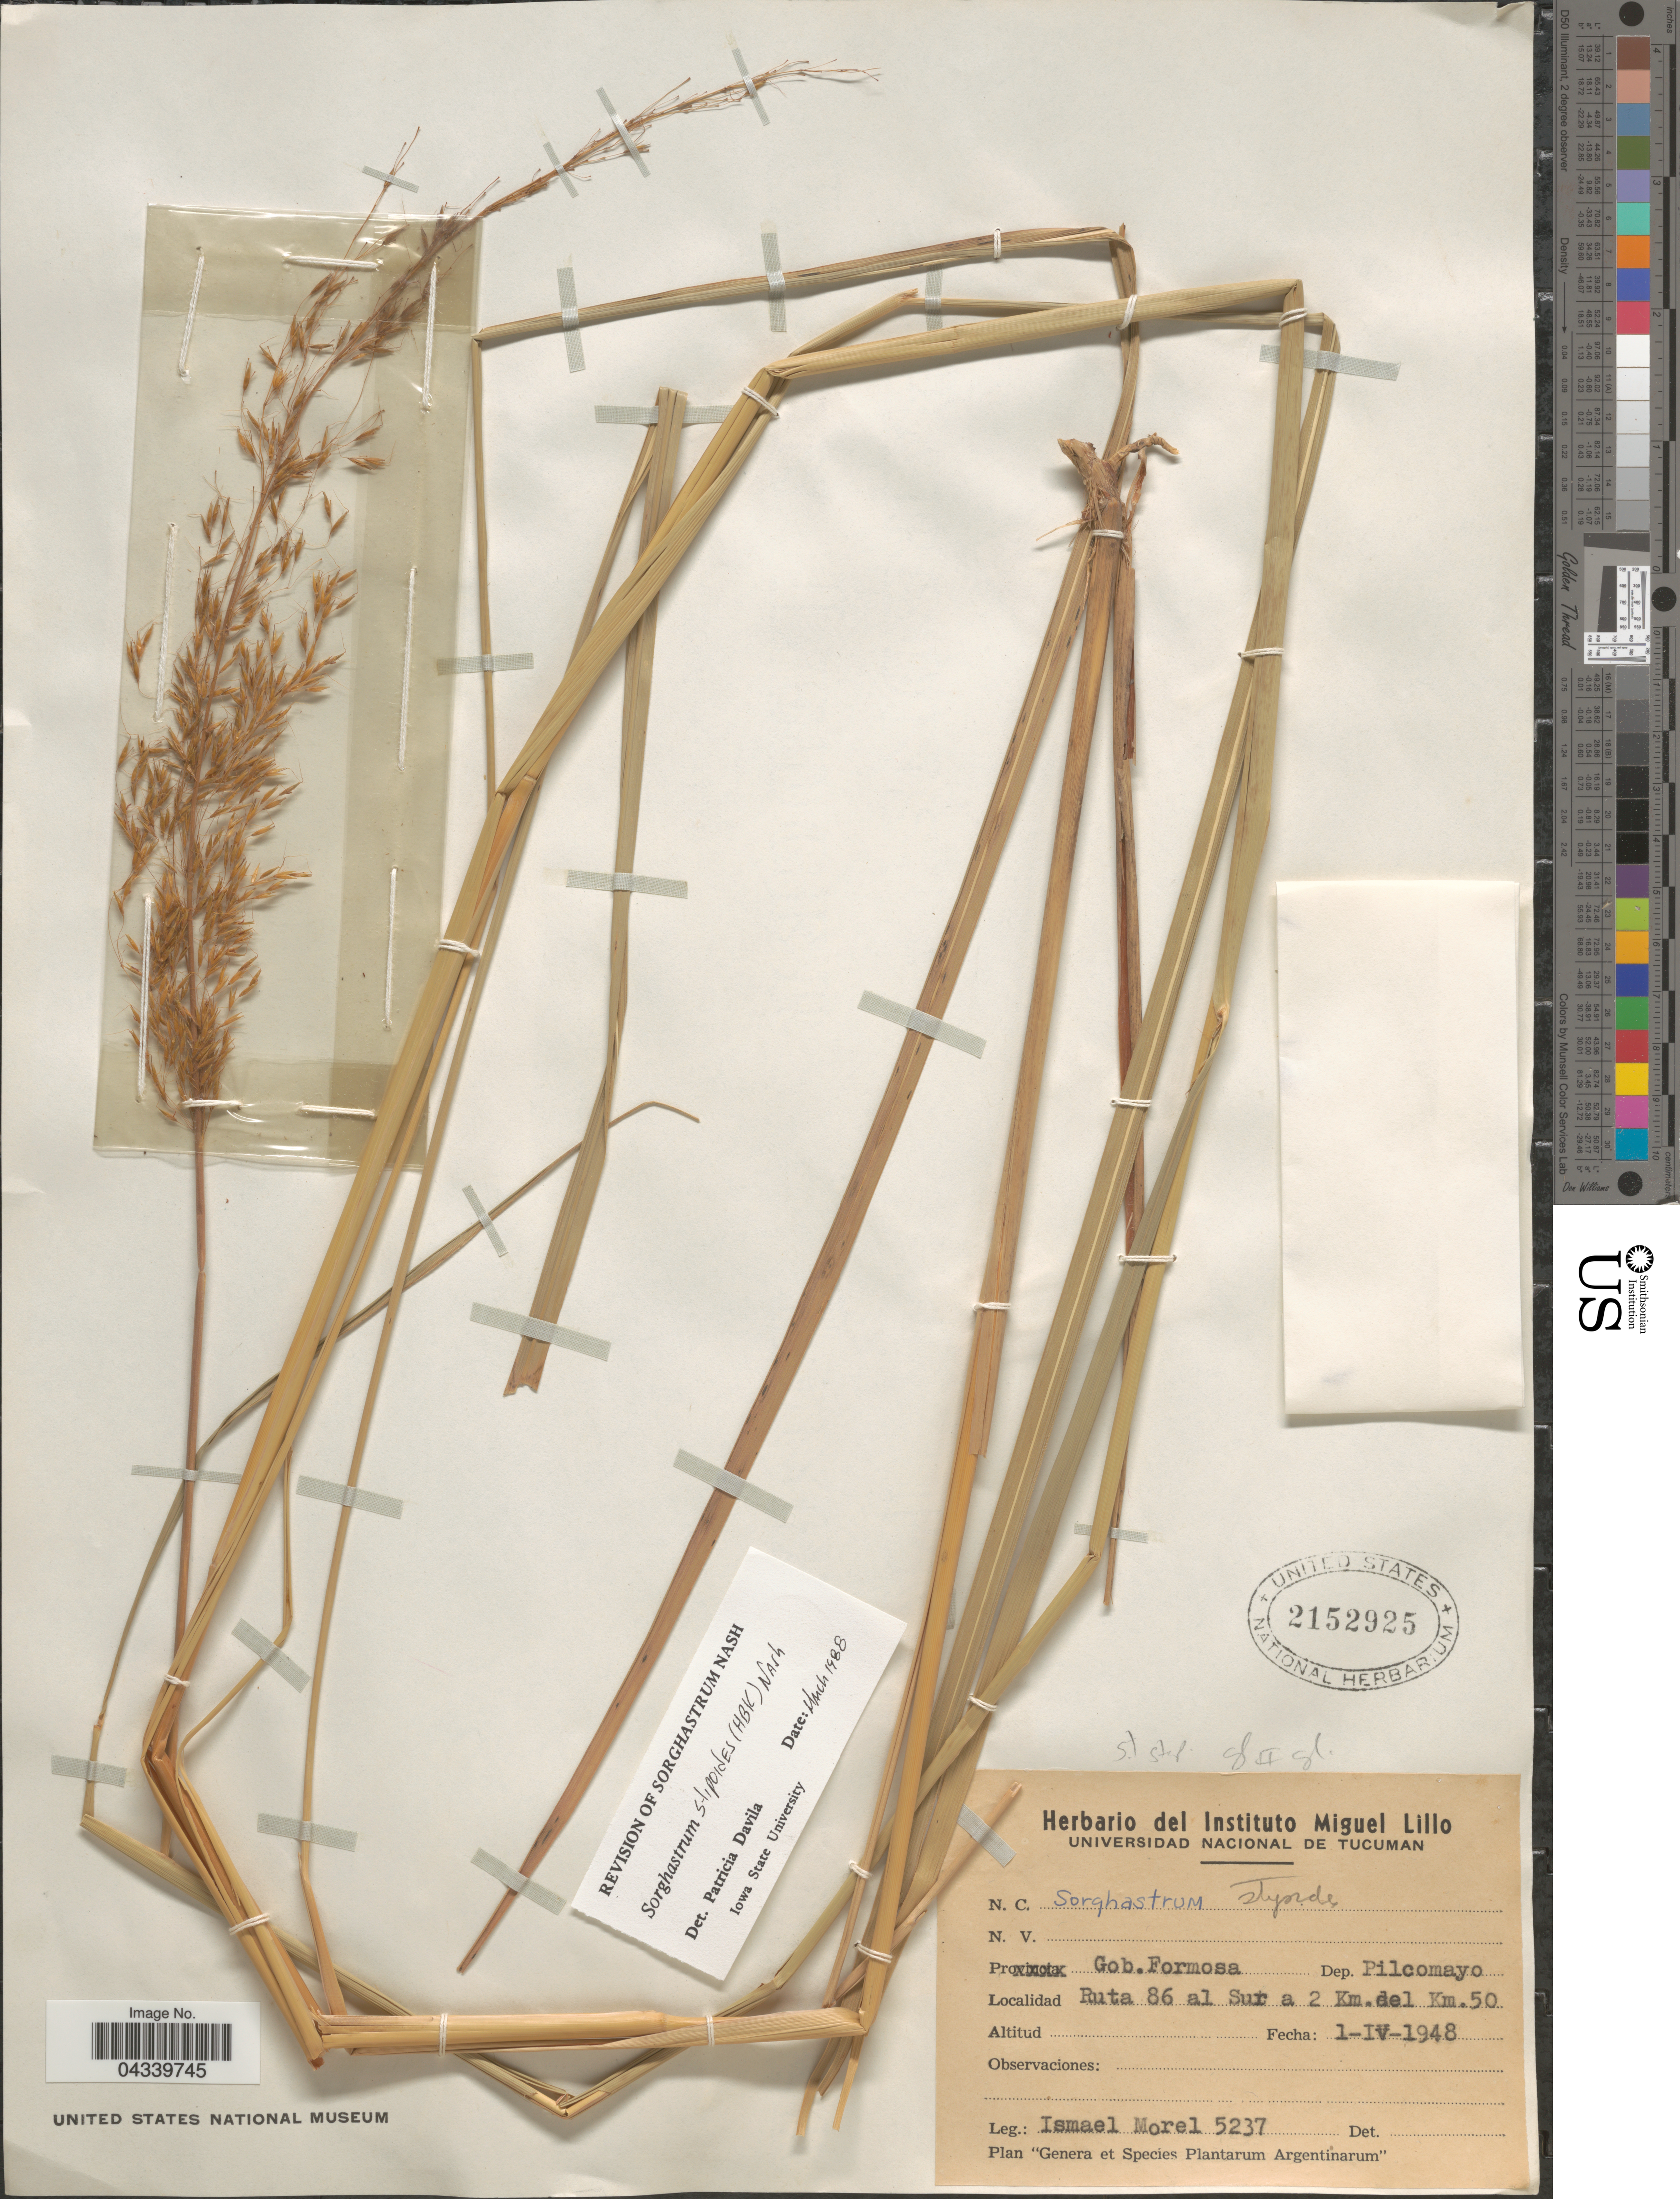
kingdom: Plantae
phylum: Tracheophyta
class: Liliopsida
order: Poales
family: Poaceae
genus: Sorghastrum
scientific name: Sorghastrum stipoides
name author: (Kunth) Nash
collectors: I. Morel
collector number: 5237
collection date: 1948-04-01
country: Argentina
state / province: Formosa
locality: Gob. Formosa. Dep. Pilcomayo. Ruta 86 al Sur a 2 Km. del Km. 50.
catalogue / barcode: US 2152925